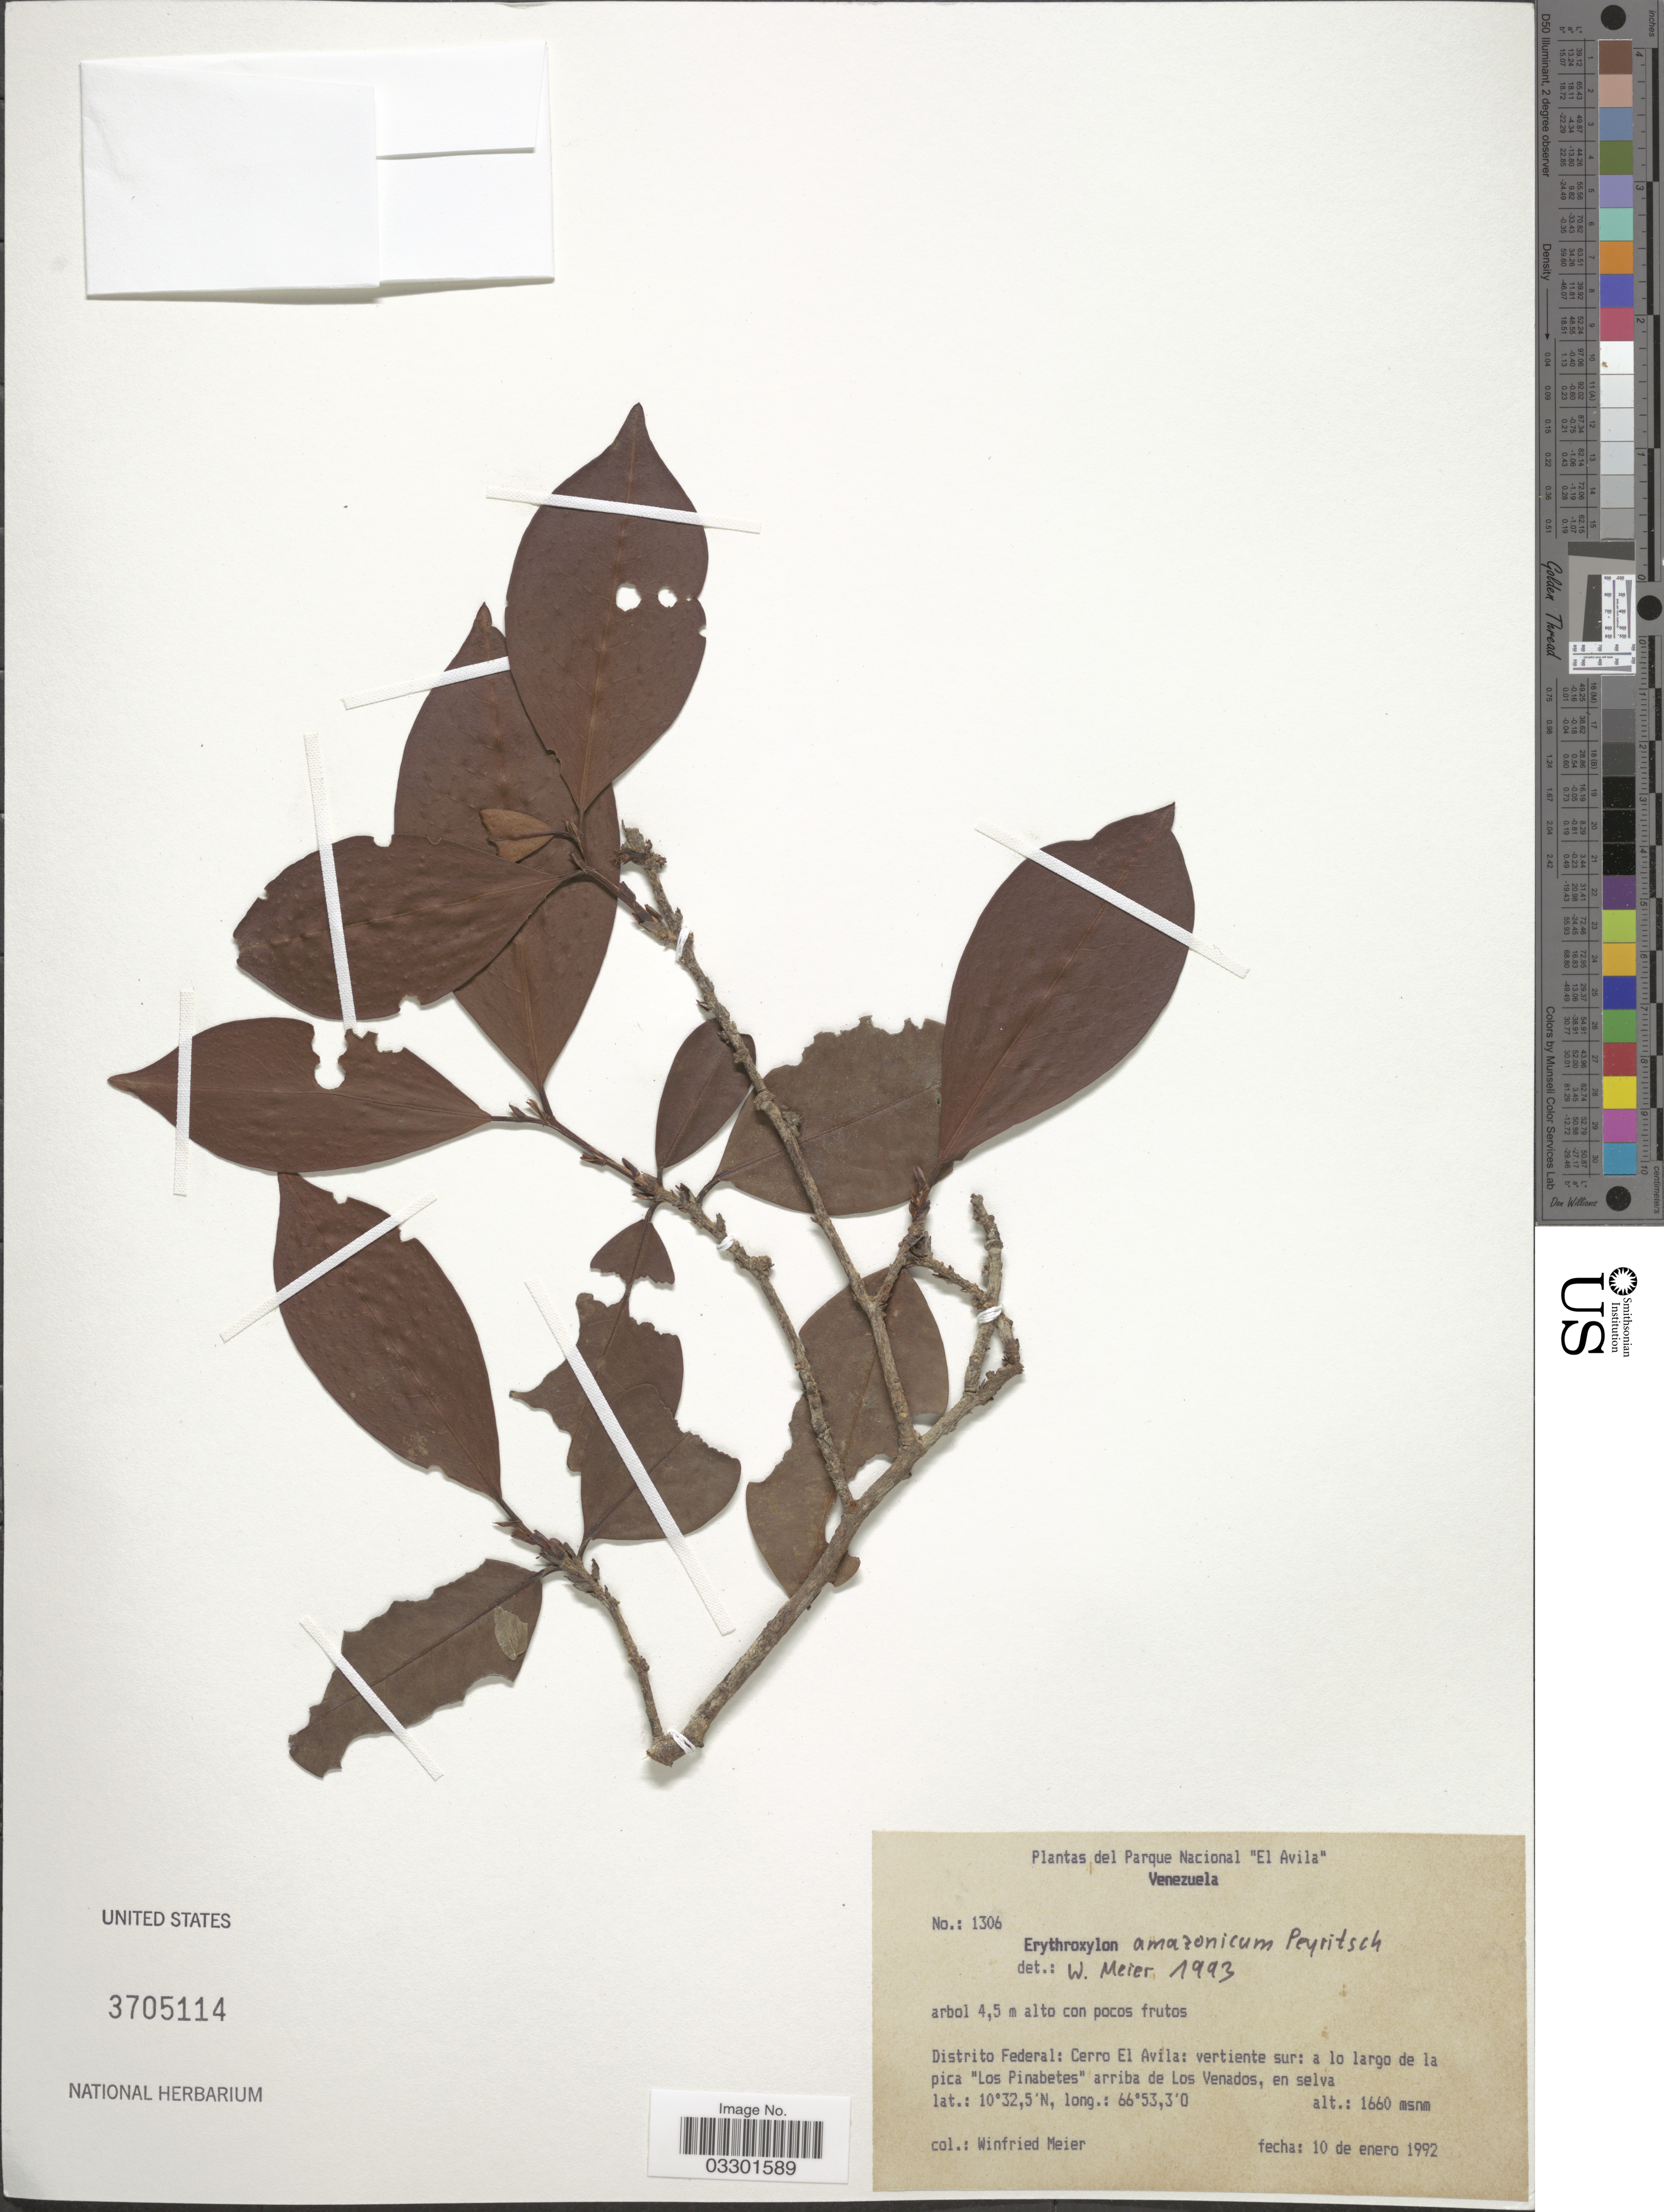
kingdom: Plantae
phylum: Tracheophyta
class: Magnoliopsida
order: Malpighiales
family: Erythroxylaceae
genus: Erythroxylum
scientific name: Erythroxylum amazonicum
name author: Peyr.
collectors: W. Meier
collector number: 1306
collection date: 1992-01-10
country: Venezuela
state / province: Miranda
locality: Parque Nacional "El Avila". Distrito Federal: Cerro El Avila: vertiente sur: a lo largo de la pica "Los Pinabetes" arriba de Los Venados, en selva.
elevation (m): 1660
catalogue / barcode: US 3705114